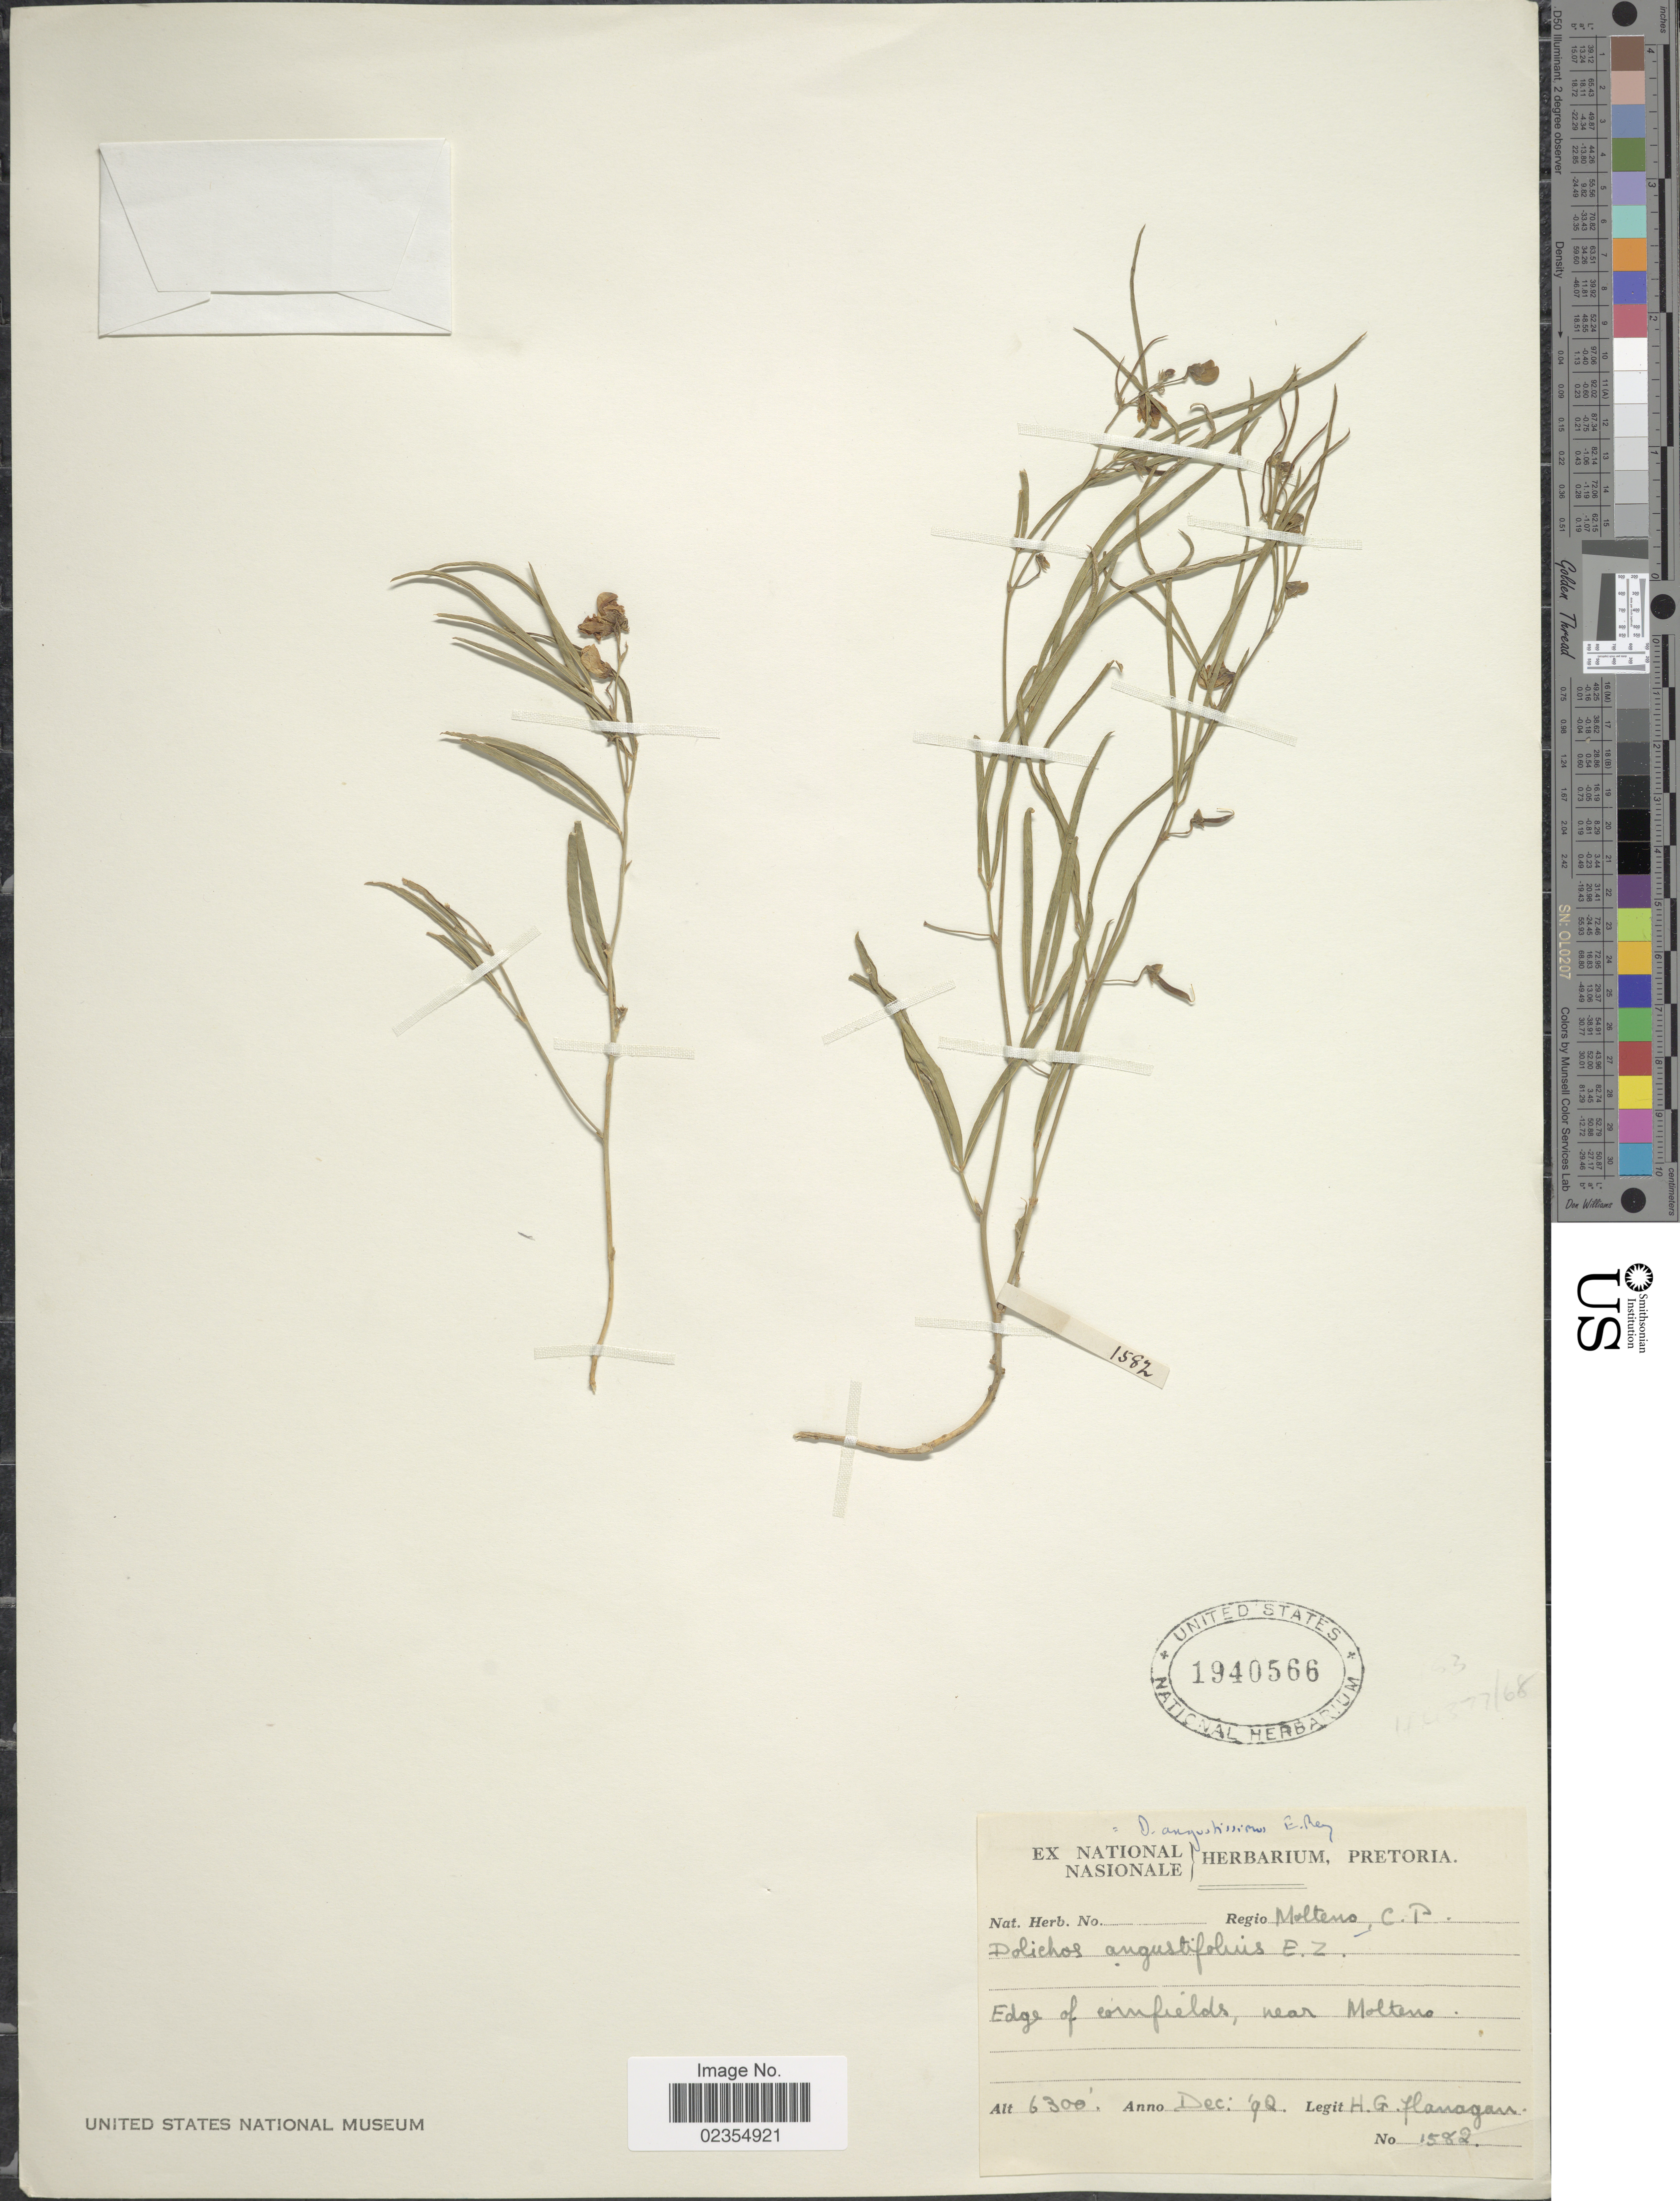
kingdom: Plantae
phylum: Tracheophyta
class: Magnoliopsida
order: Fabales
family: Fabaceae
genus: Dolichos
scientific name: Dolichos angustifolius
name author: Eckl. & Zeyh.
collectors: H. Flanagan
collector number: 1582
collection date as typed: Transcribed d/m/y: /12/92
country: South Africa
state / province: Eastern Cape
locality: Regio Molteno, edge of cornfield, near Molteno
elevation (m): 1920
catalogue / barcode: US 1940566